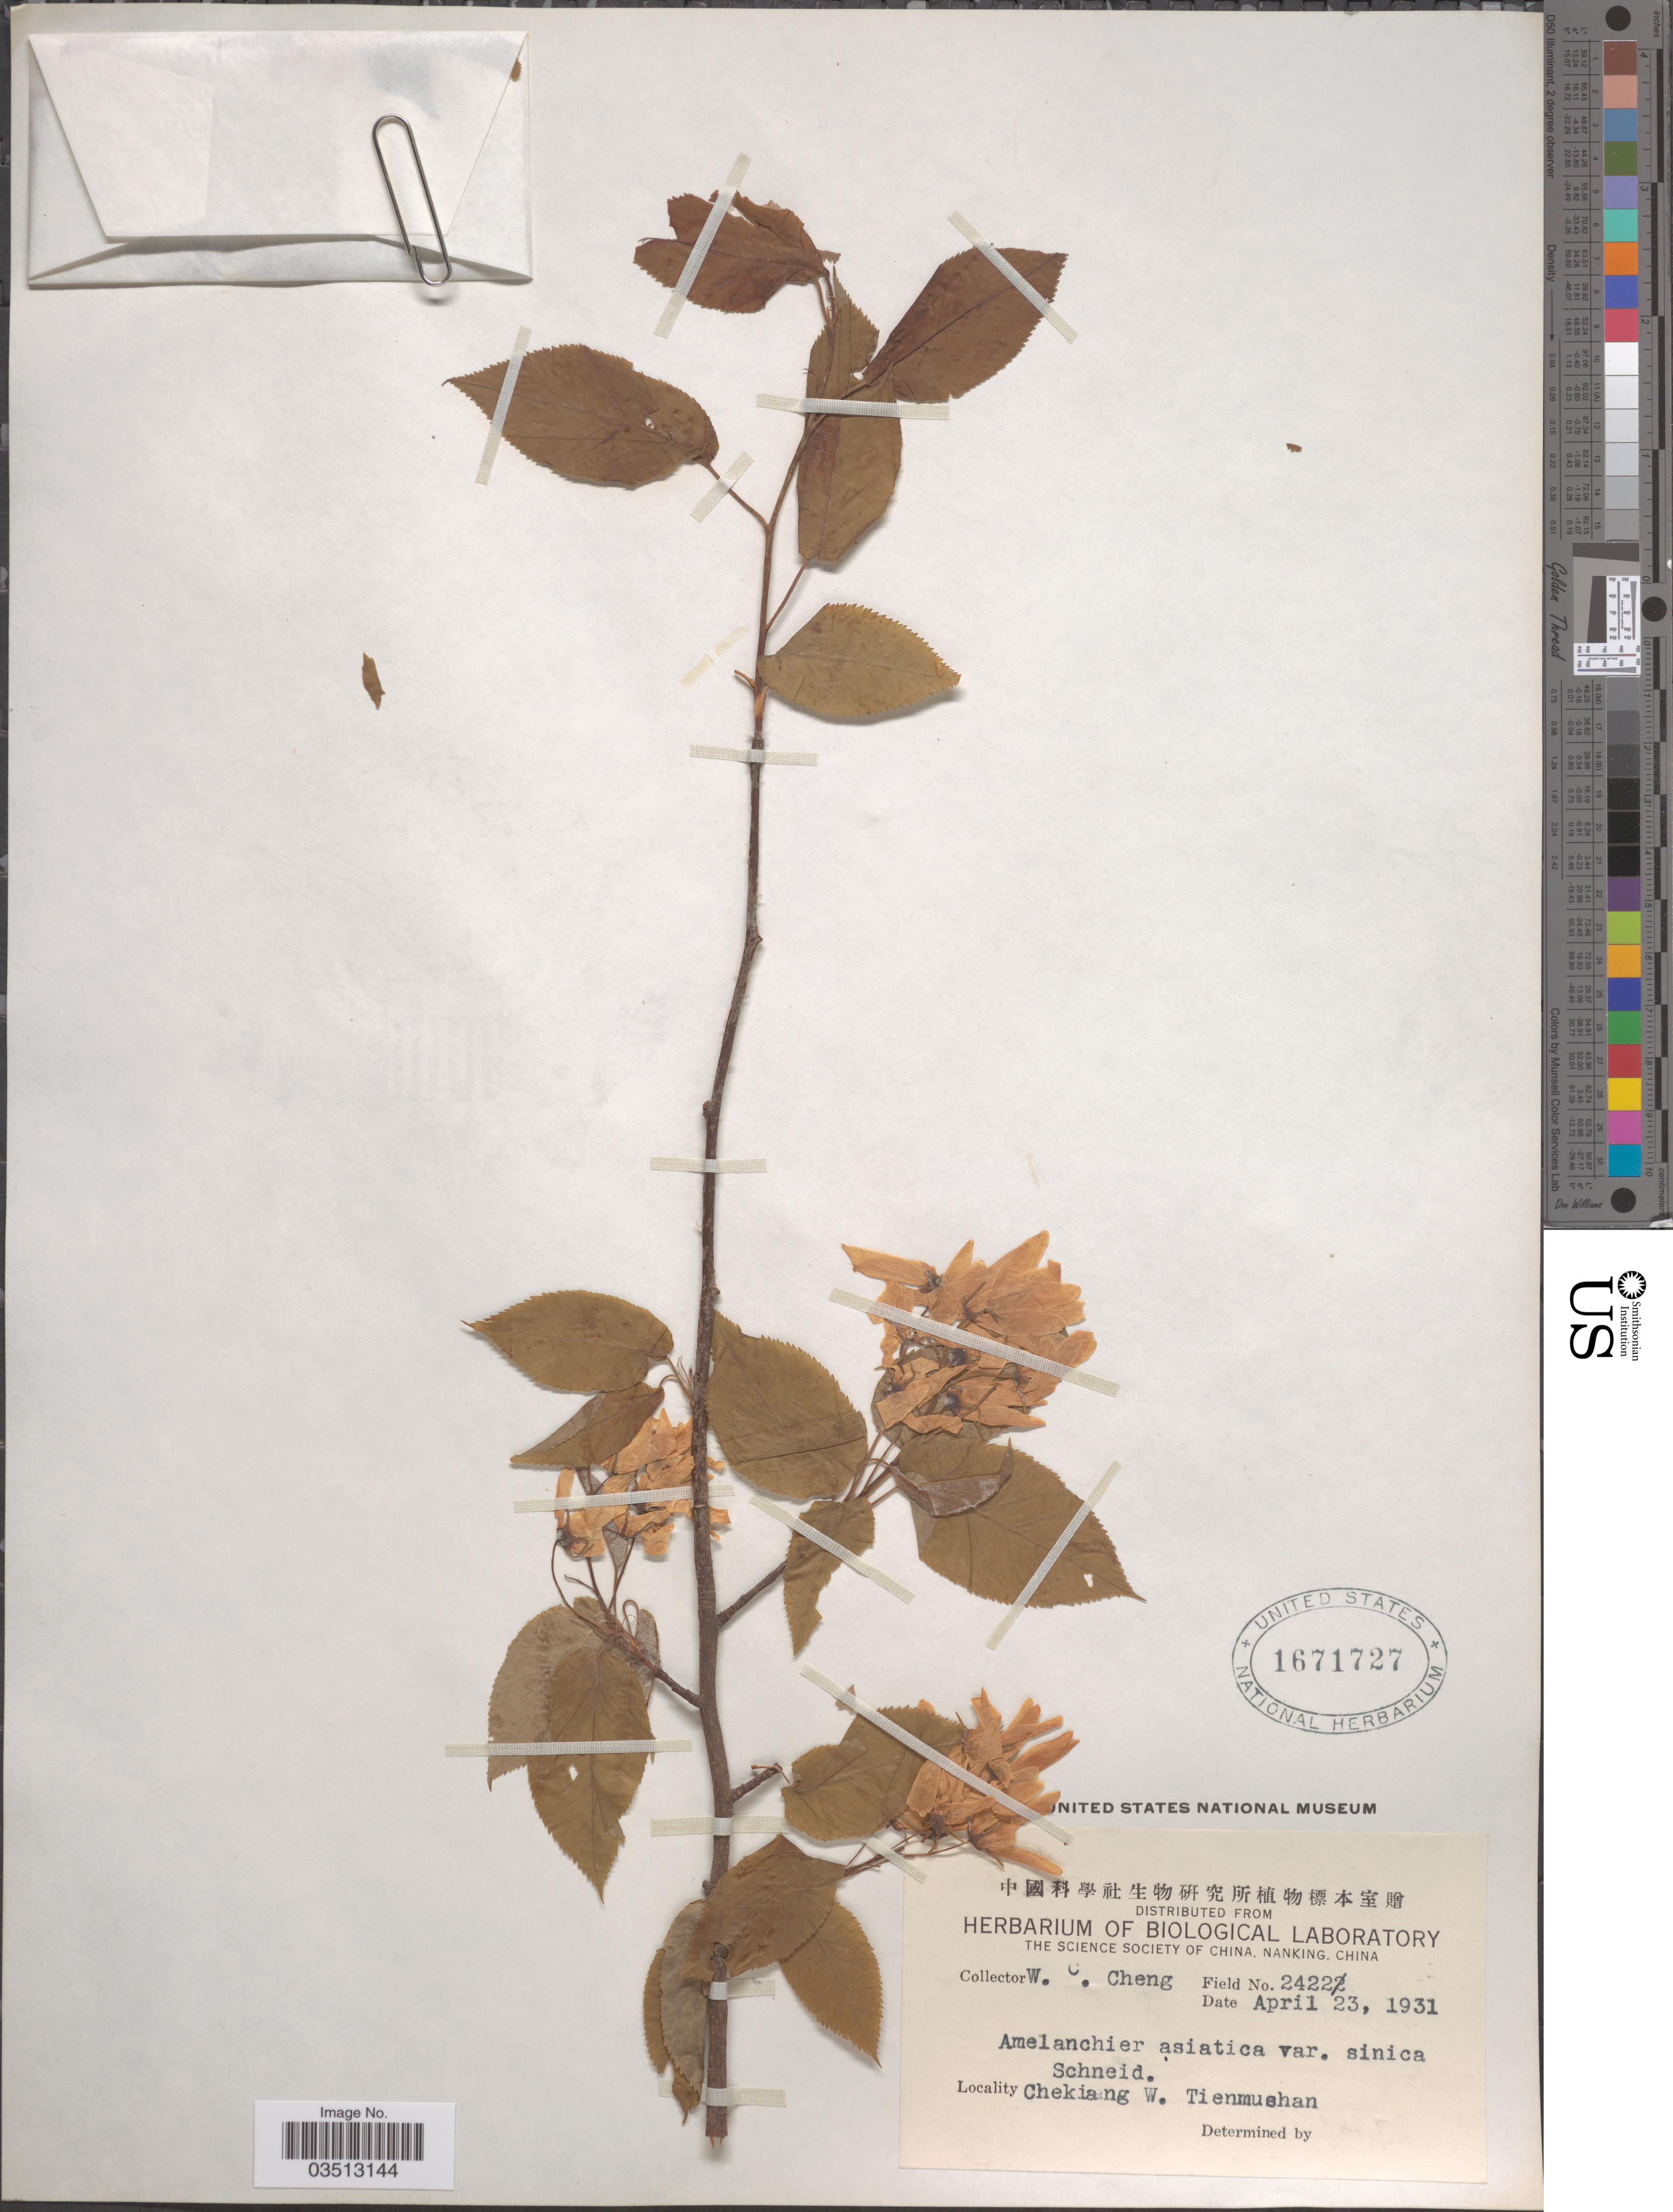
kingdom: Plantae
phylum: Tracheophyta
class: Magnoliopsida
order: Rosales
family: Rosaceae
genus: Amelanchier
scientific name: Amelanchier asiatica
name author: (Siebold & Zucc.) Endl. ex Walp.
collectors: W. C. Cheng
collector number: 2422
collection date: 1931-04-23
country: China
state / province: Zhejiang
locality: Chekiang W. Tienmushan.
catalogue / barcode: US 1671727